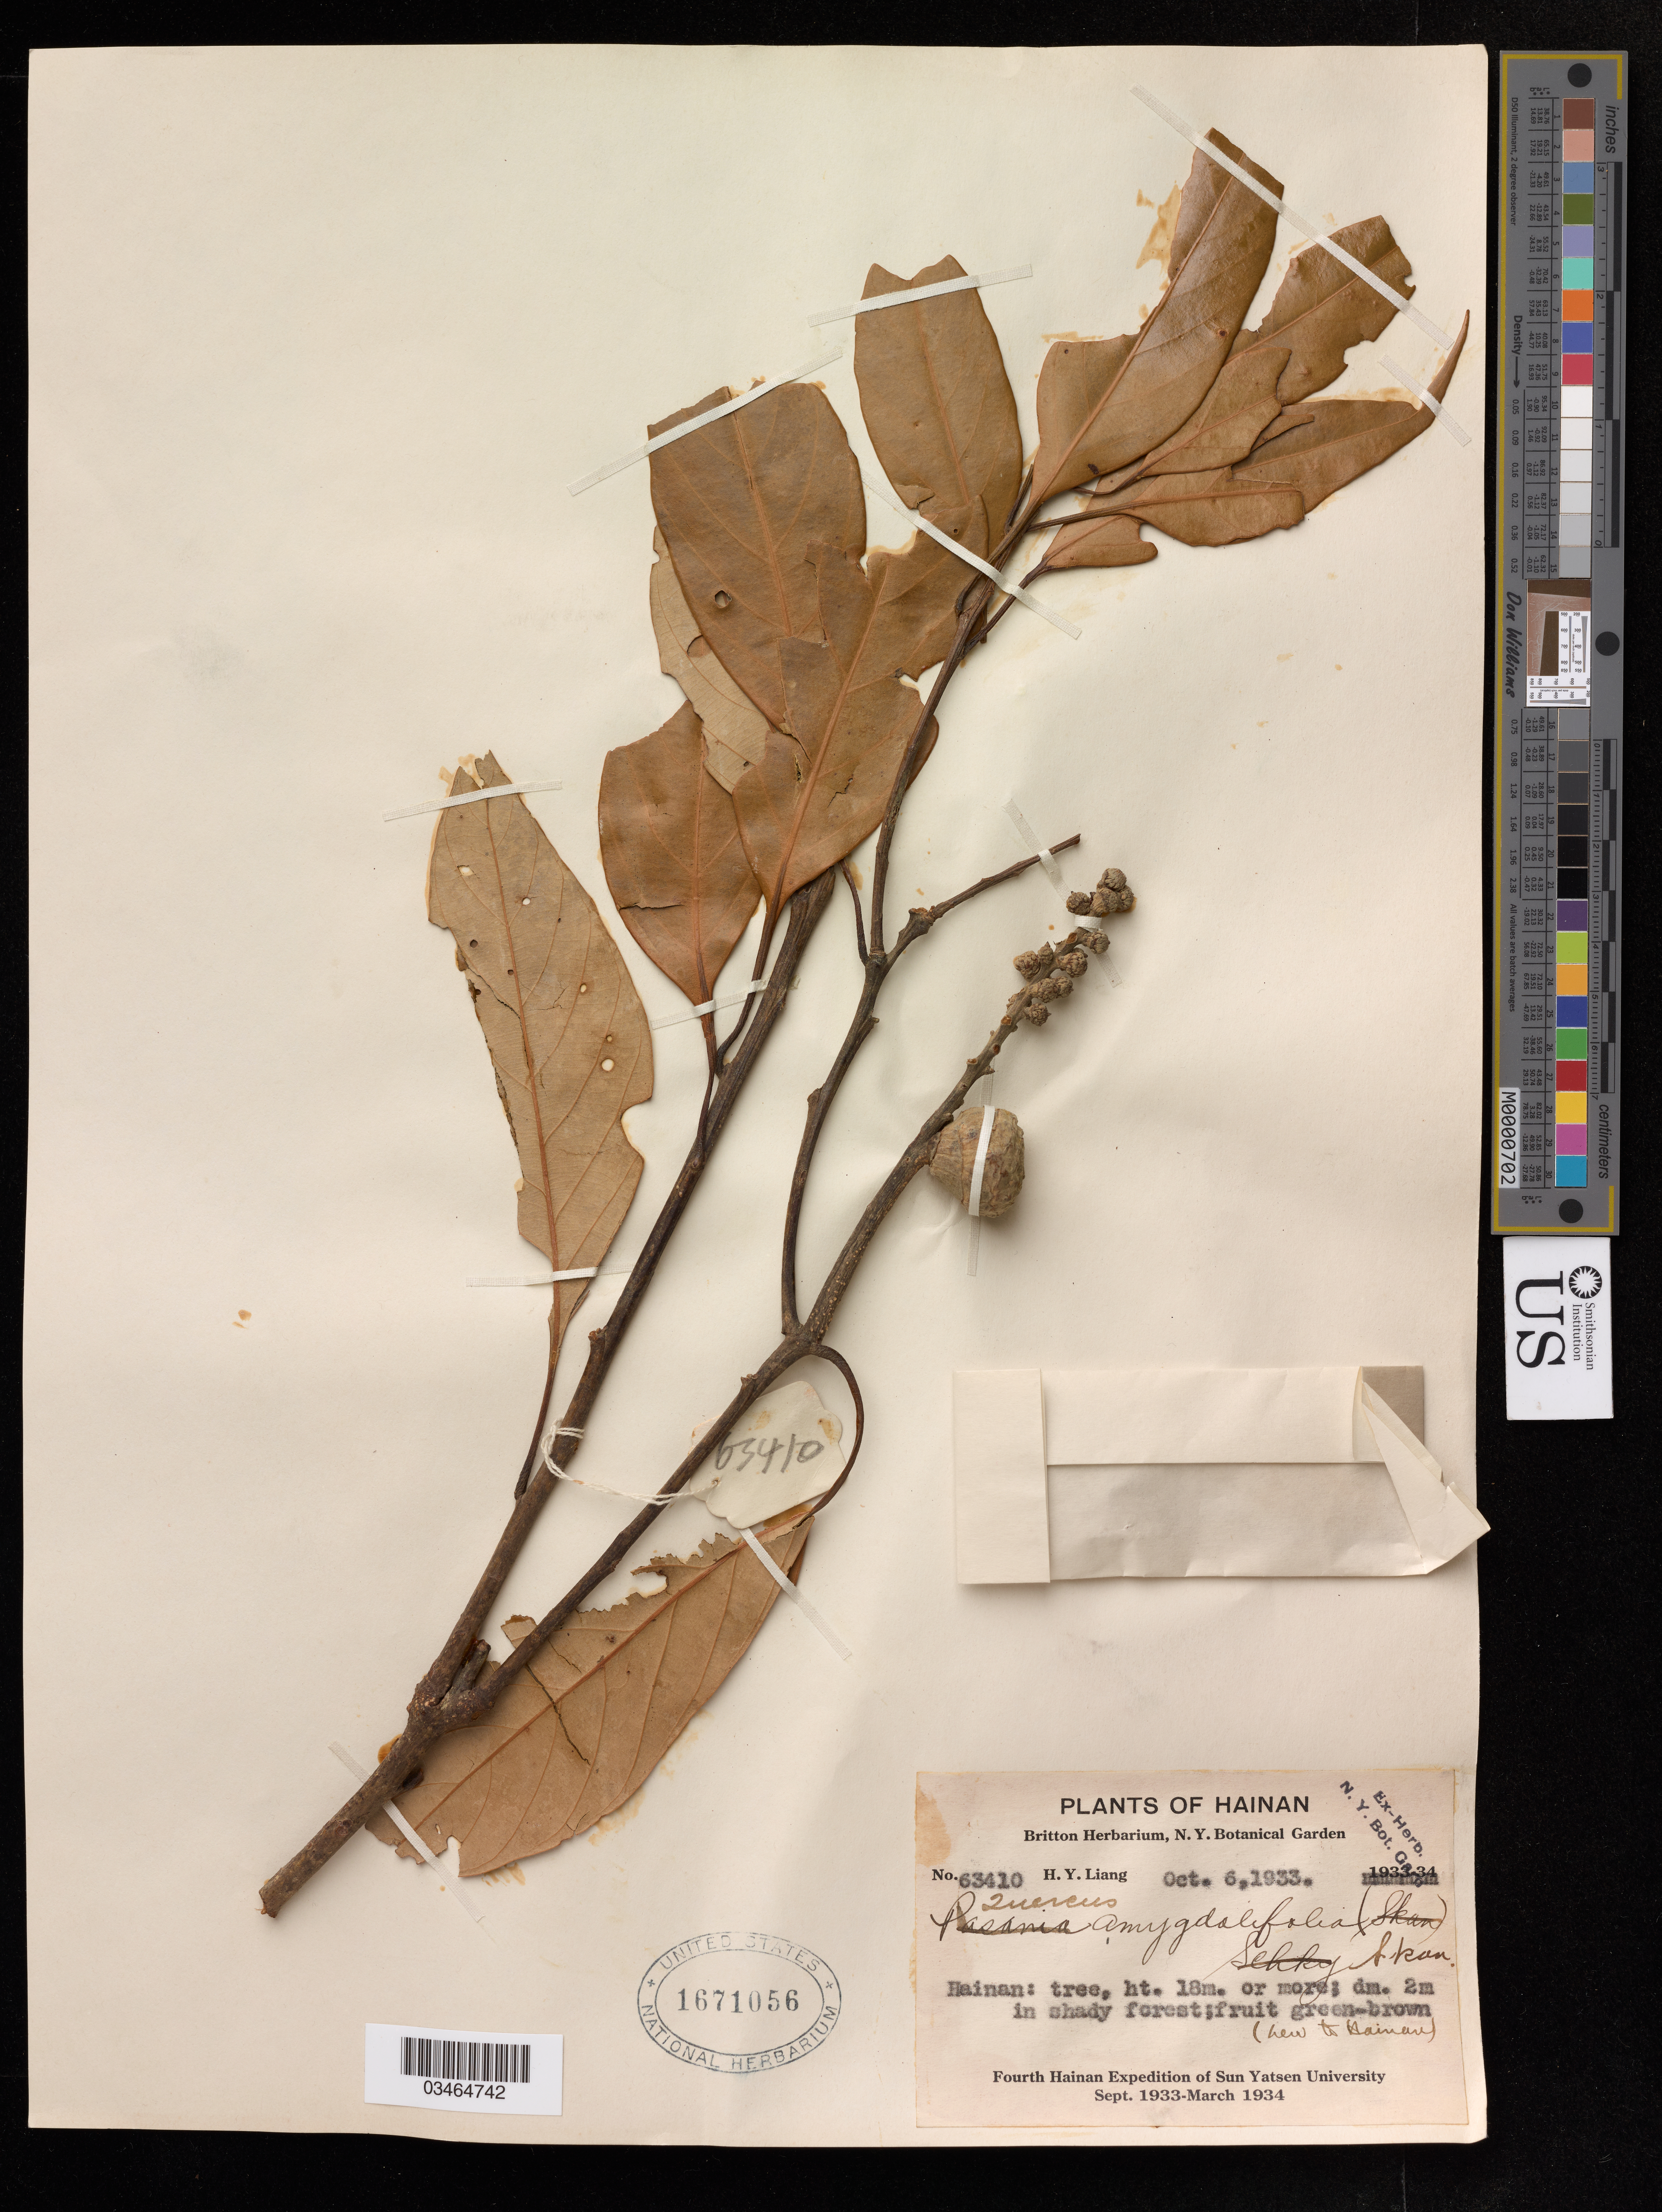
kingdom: Plantae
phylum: Tracheophyta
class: Magnoliopsida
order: Fagales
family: Fagaceae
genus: Quercus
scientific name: Quercus amygdalifolia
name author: Skan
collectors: H. Y. Liang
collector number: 63410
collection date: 1933-10-06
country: China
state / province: Hainan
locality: (Kew* to Hainan).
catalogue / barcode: US 1671056